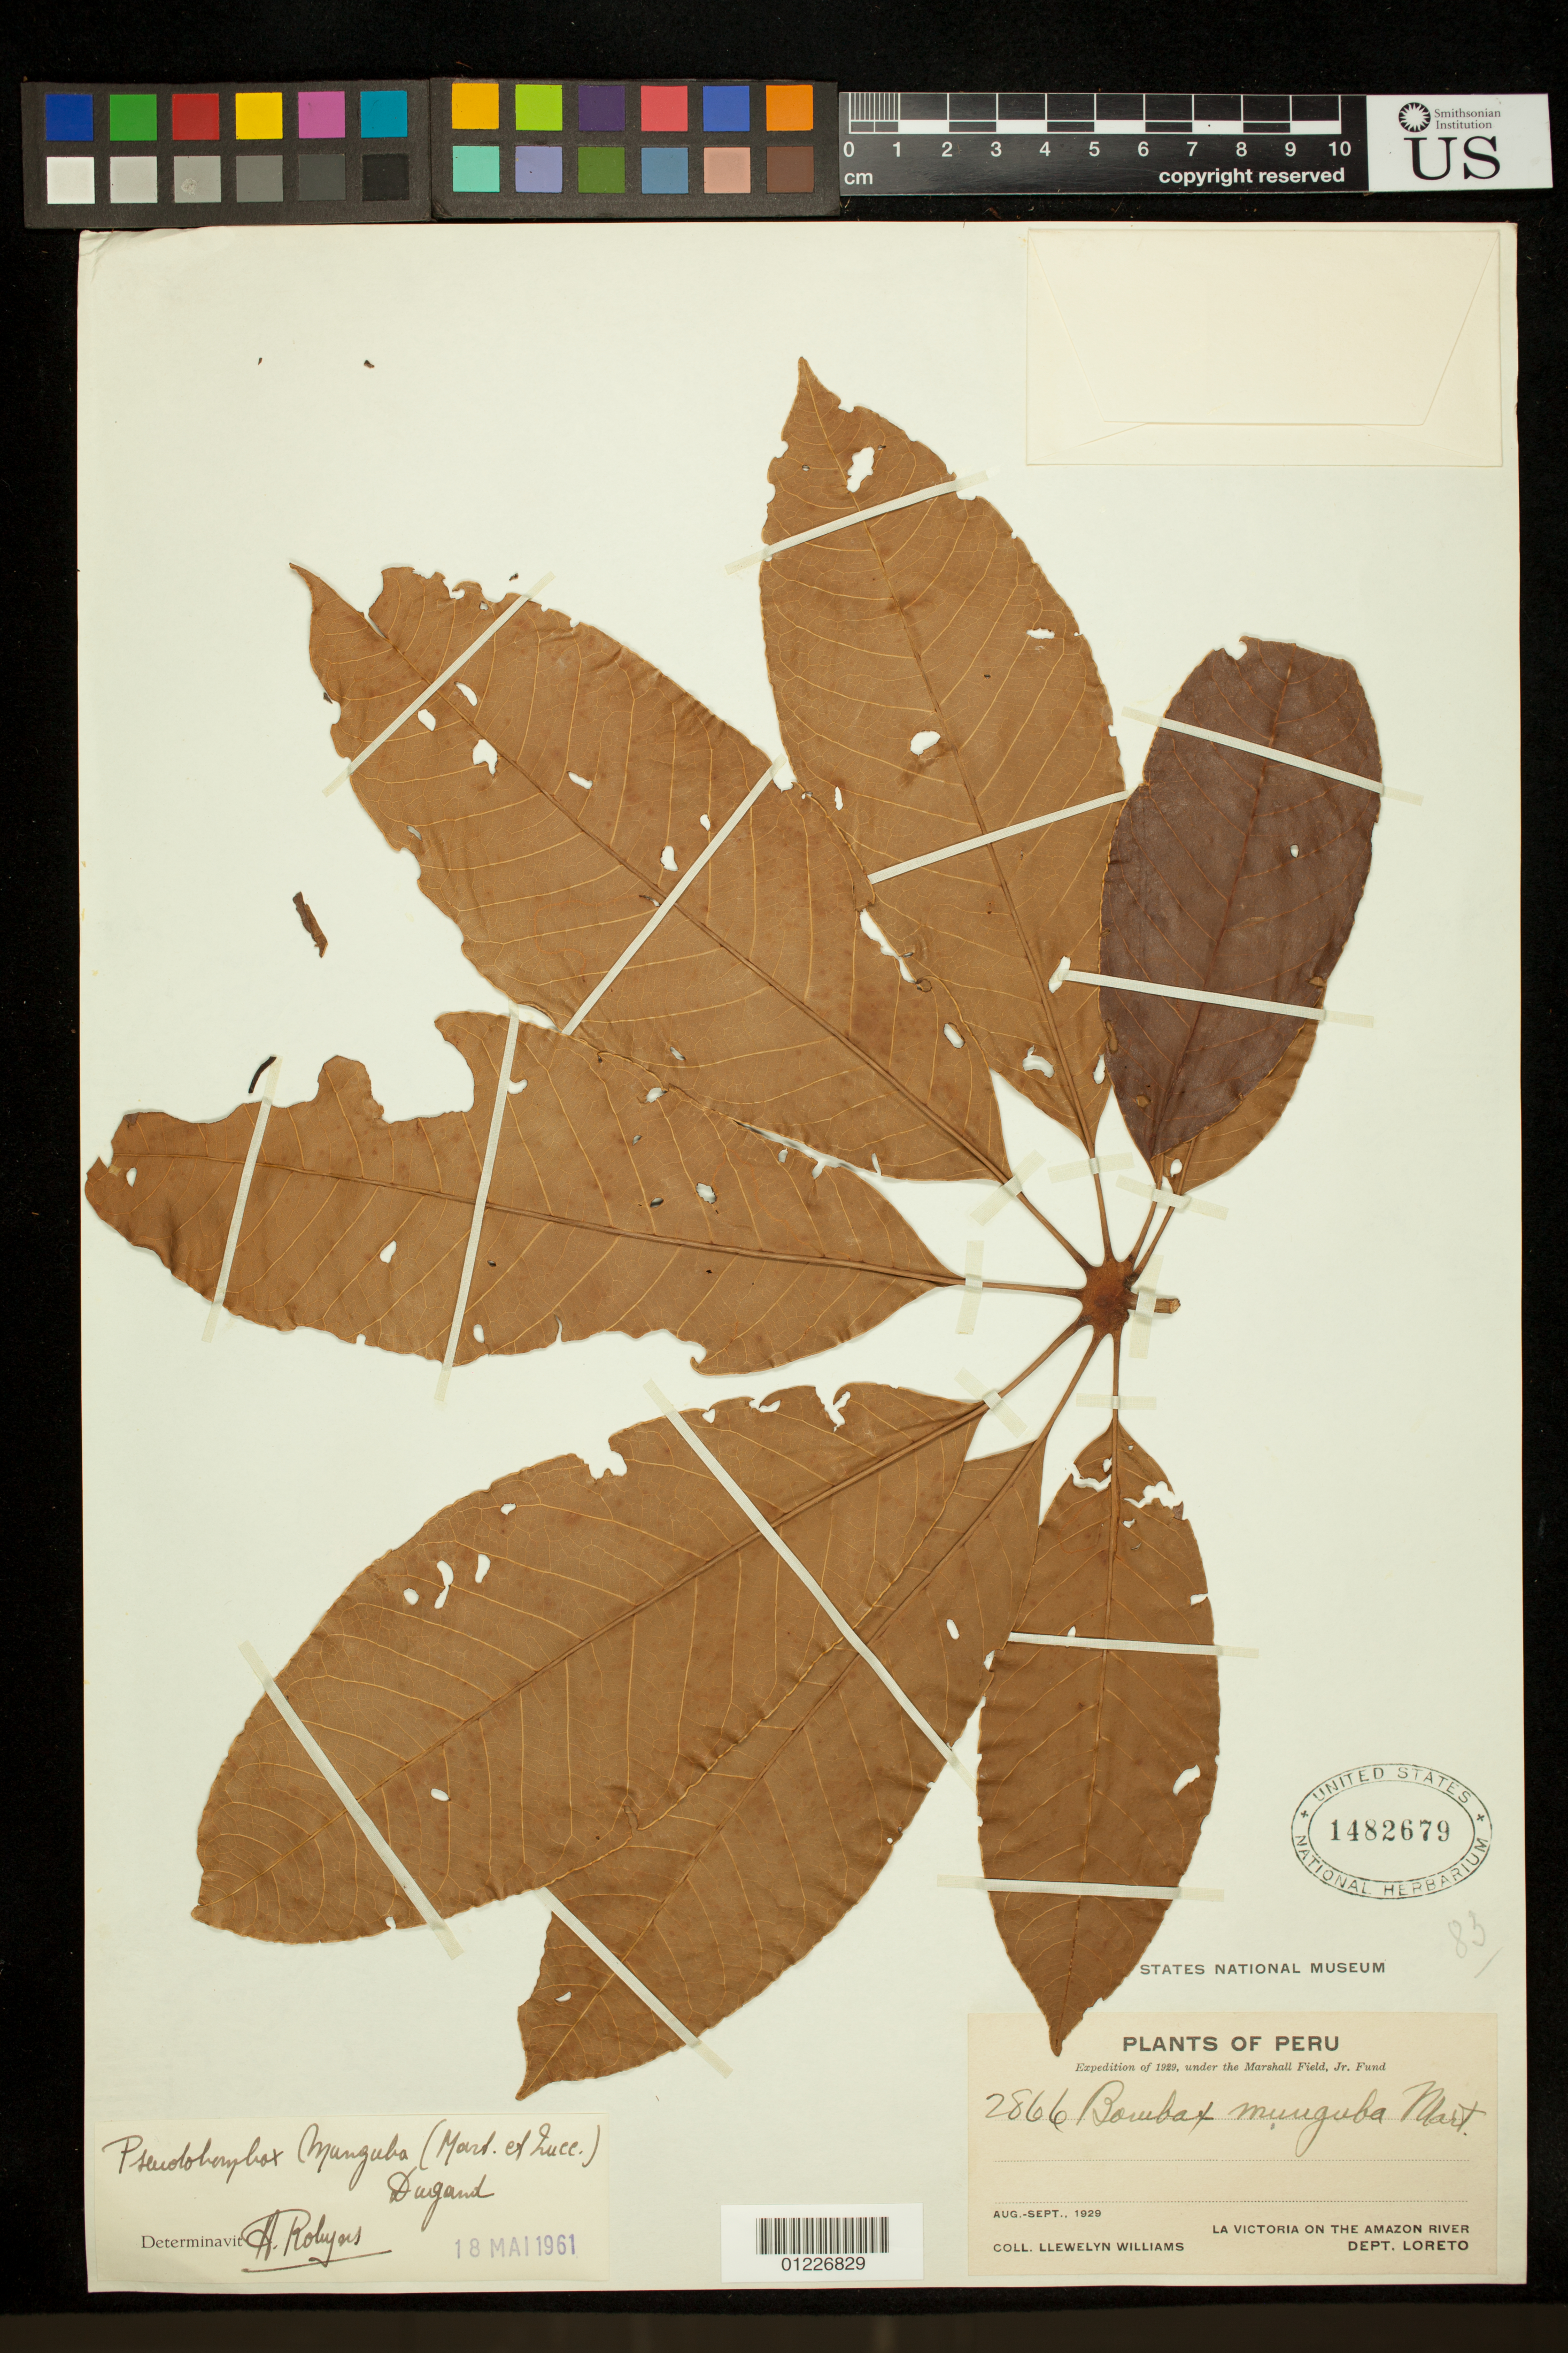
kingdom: Plantae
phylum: Tracheophyta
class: Magnoliopsida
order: Malvales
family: Malvaceae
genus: Pseudobombax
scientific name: Pseudobombax munguba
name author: (Mart. & Zucc.) Dugand G.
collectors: Ll. Williams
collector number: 2866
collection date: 1929-08/1929-09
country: Peru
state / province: Loreto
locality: La Victoria on the Amazon River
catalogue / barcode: US 1482679